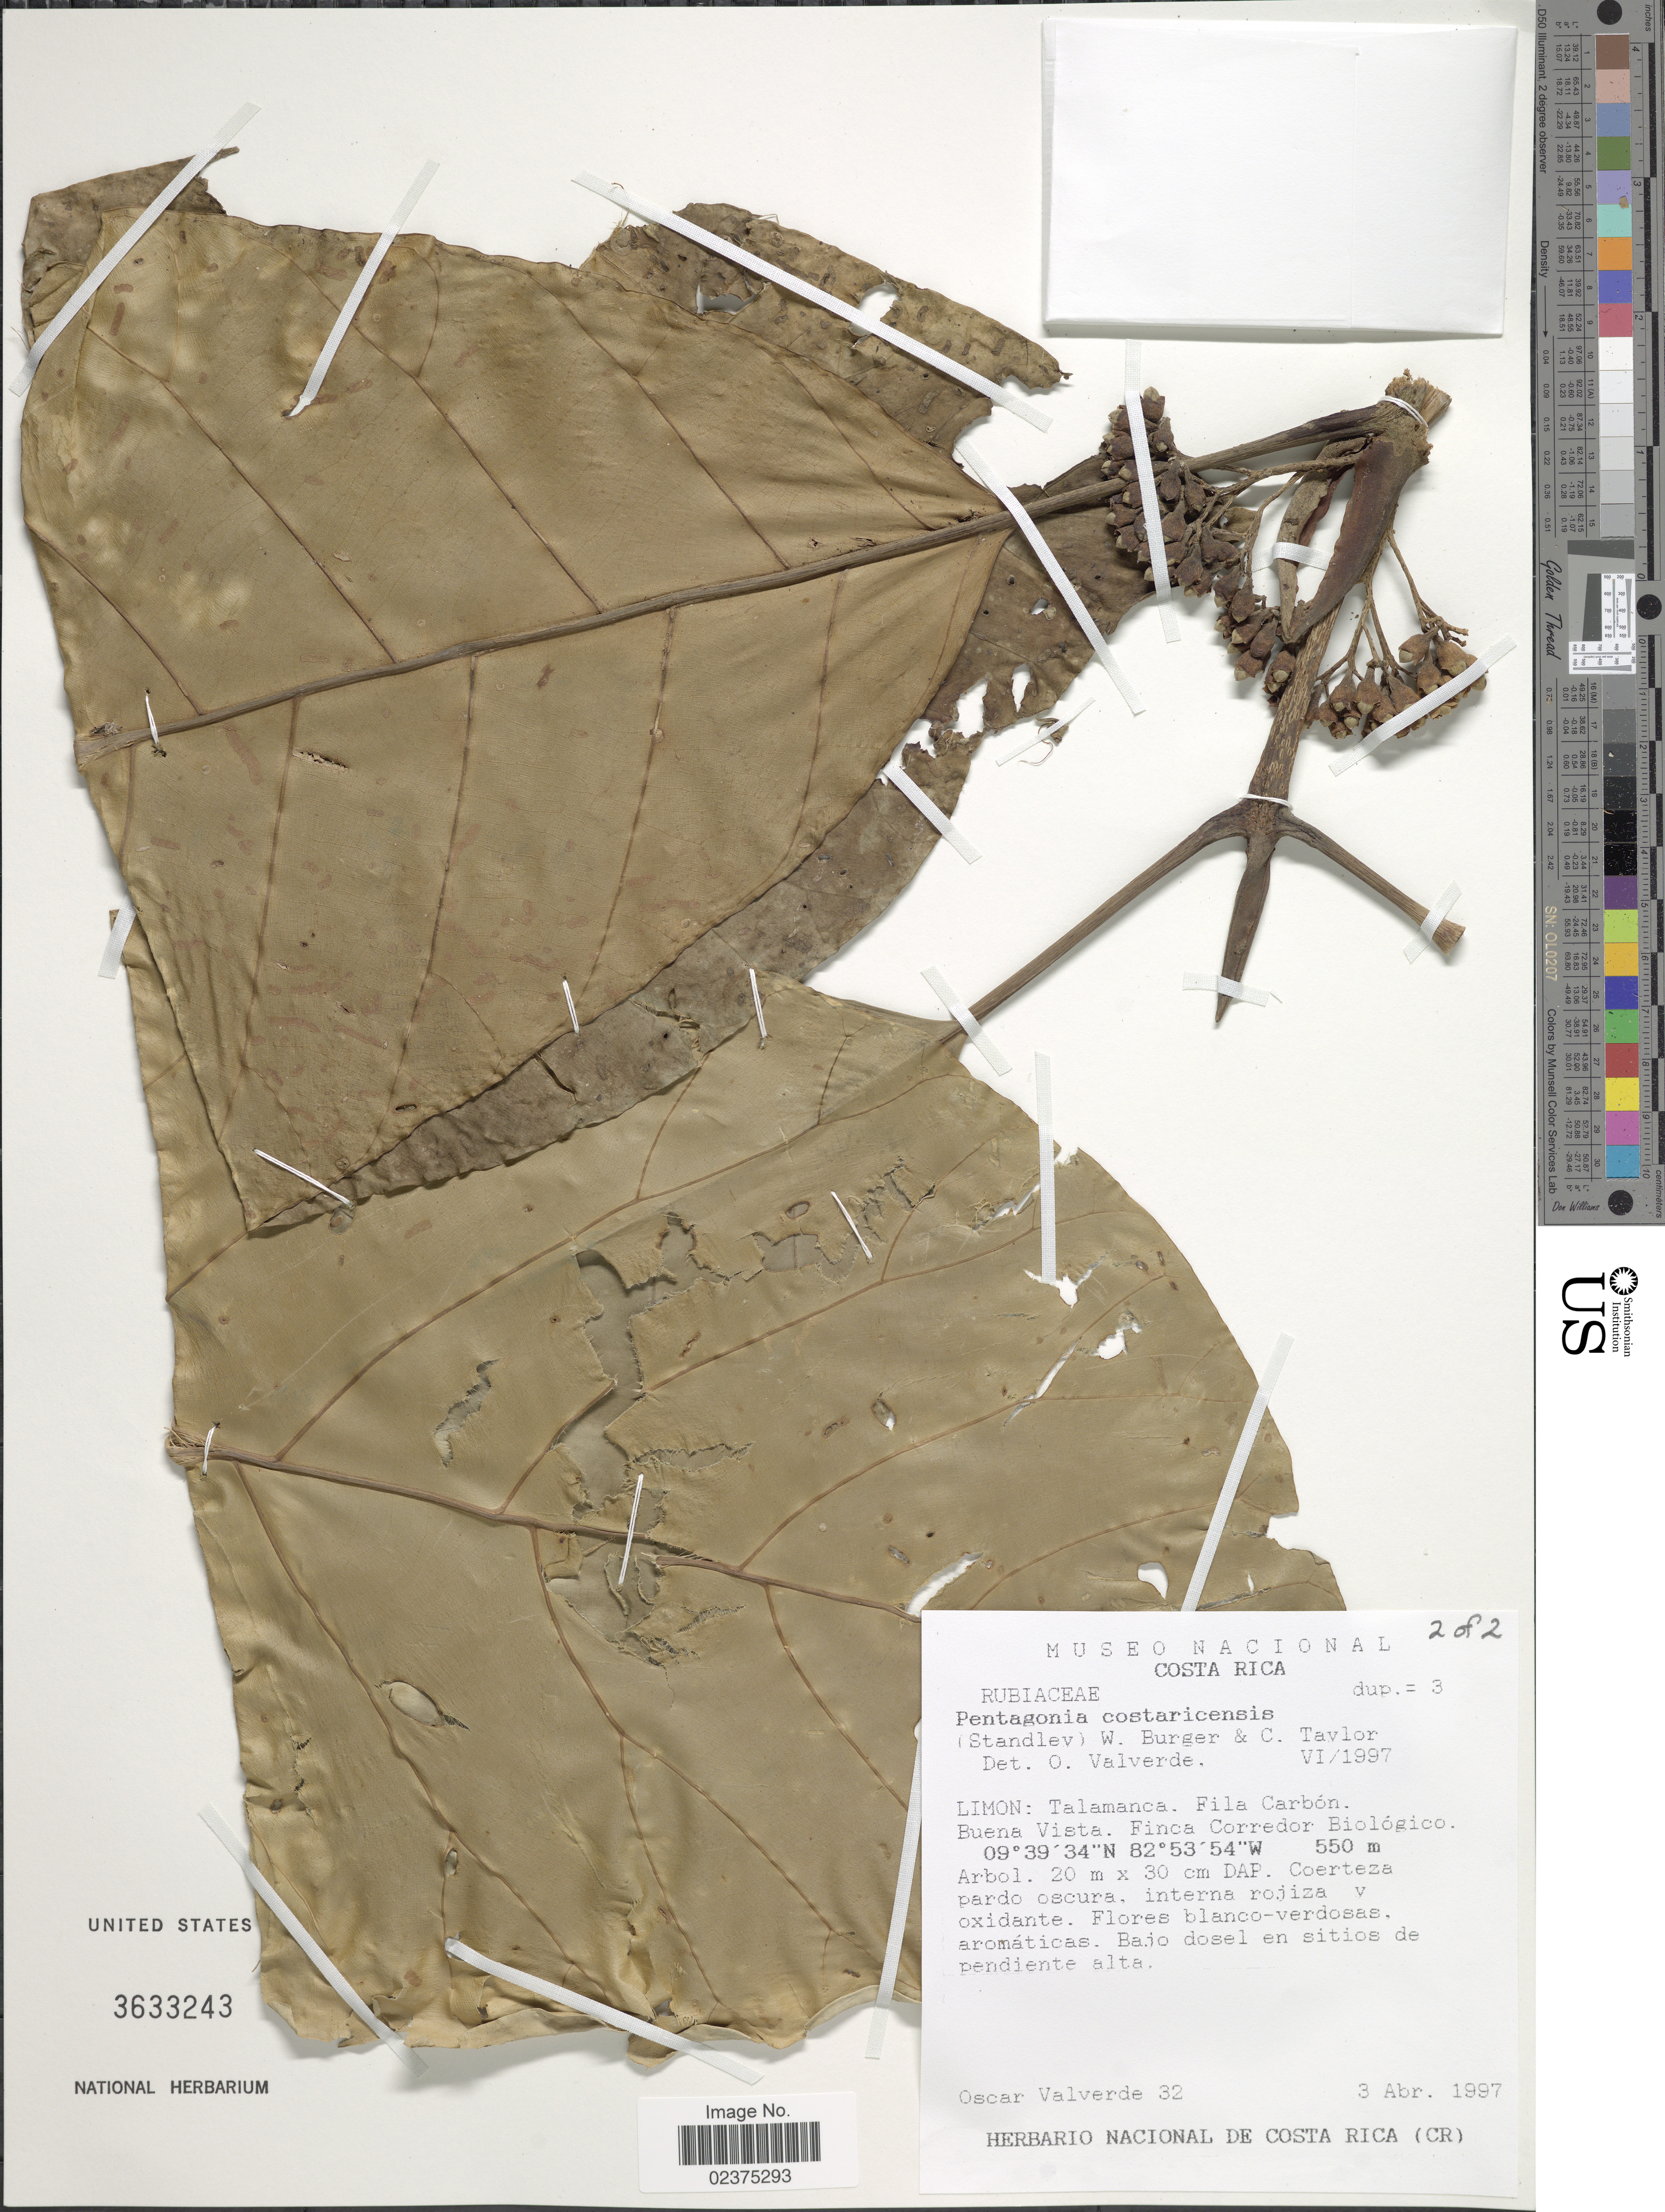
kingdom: Plantae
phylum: Tracheophyta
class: Magnoliopsida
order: Gentianales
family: Rubiaceae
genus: Pentagonia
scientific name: Pentagonia costaricensis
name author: (Standl.) W.C. Burger & C.M. Taylor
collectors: O. Valverde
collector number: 32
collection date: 1997-04-03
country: Costa Rica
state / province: Limón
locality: Talamanca. Fila Carbón. Buena Vista. Finca Corredor Biológico.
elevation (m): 550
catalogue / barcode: US 3633243